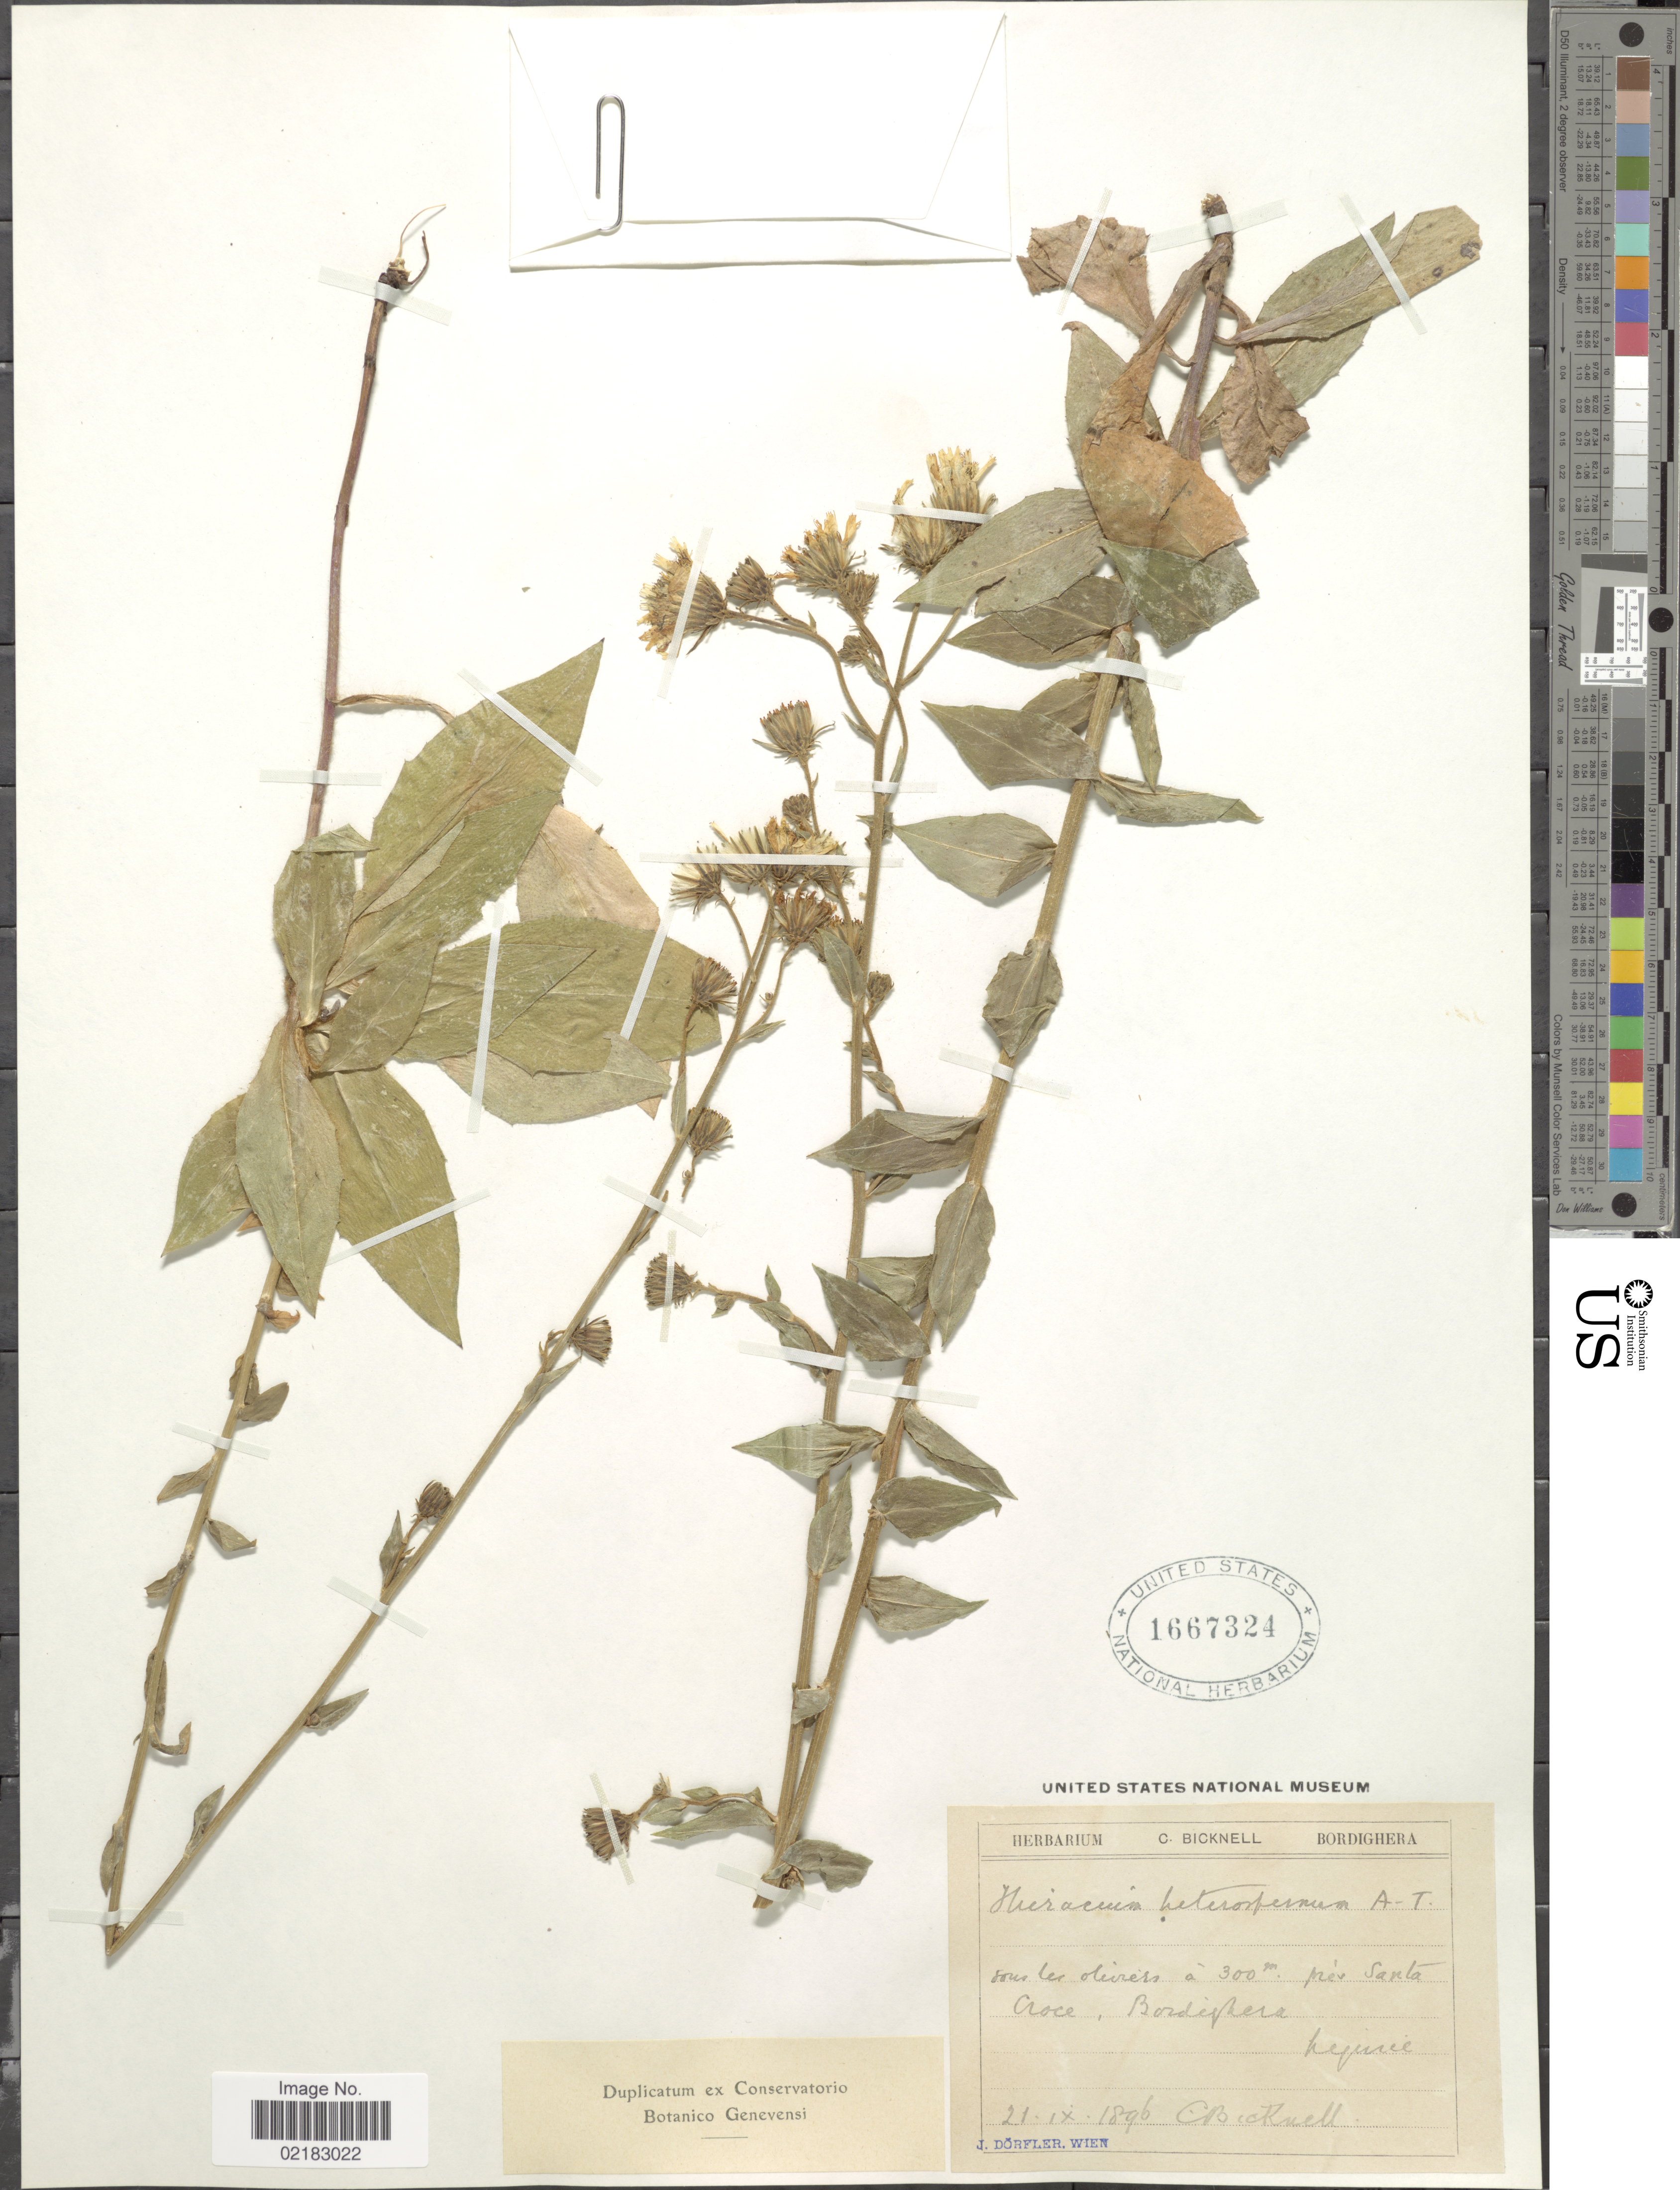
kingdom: Plantae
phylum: Tracheophyta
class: Magnoliopsida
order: Asterales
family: Asteraceae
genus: Hieracium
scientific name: Hieracium racemosum subsp. heterospermum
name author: (Arvet-Touvet) Zahn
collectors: C. Bicknell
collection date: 1896-09-21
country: Italy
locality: Santa Croce, Bordighera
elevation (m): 300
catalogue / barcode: US 1667324